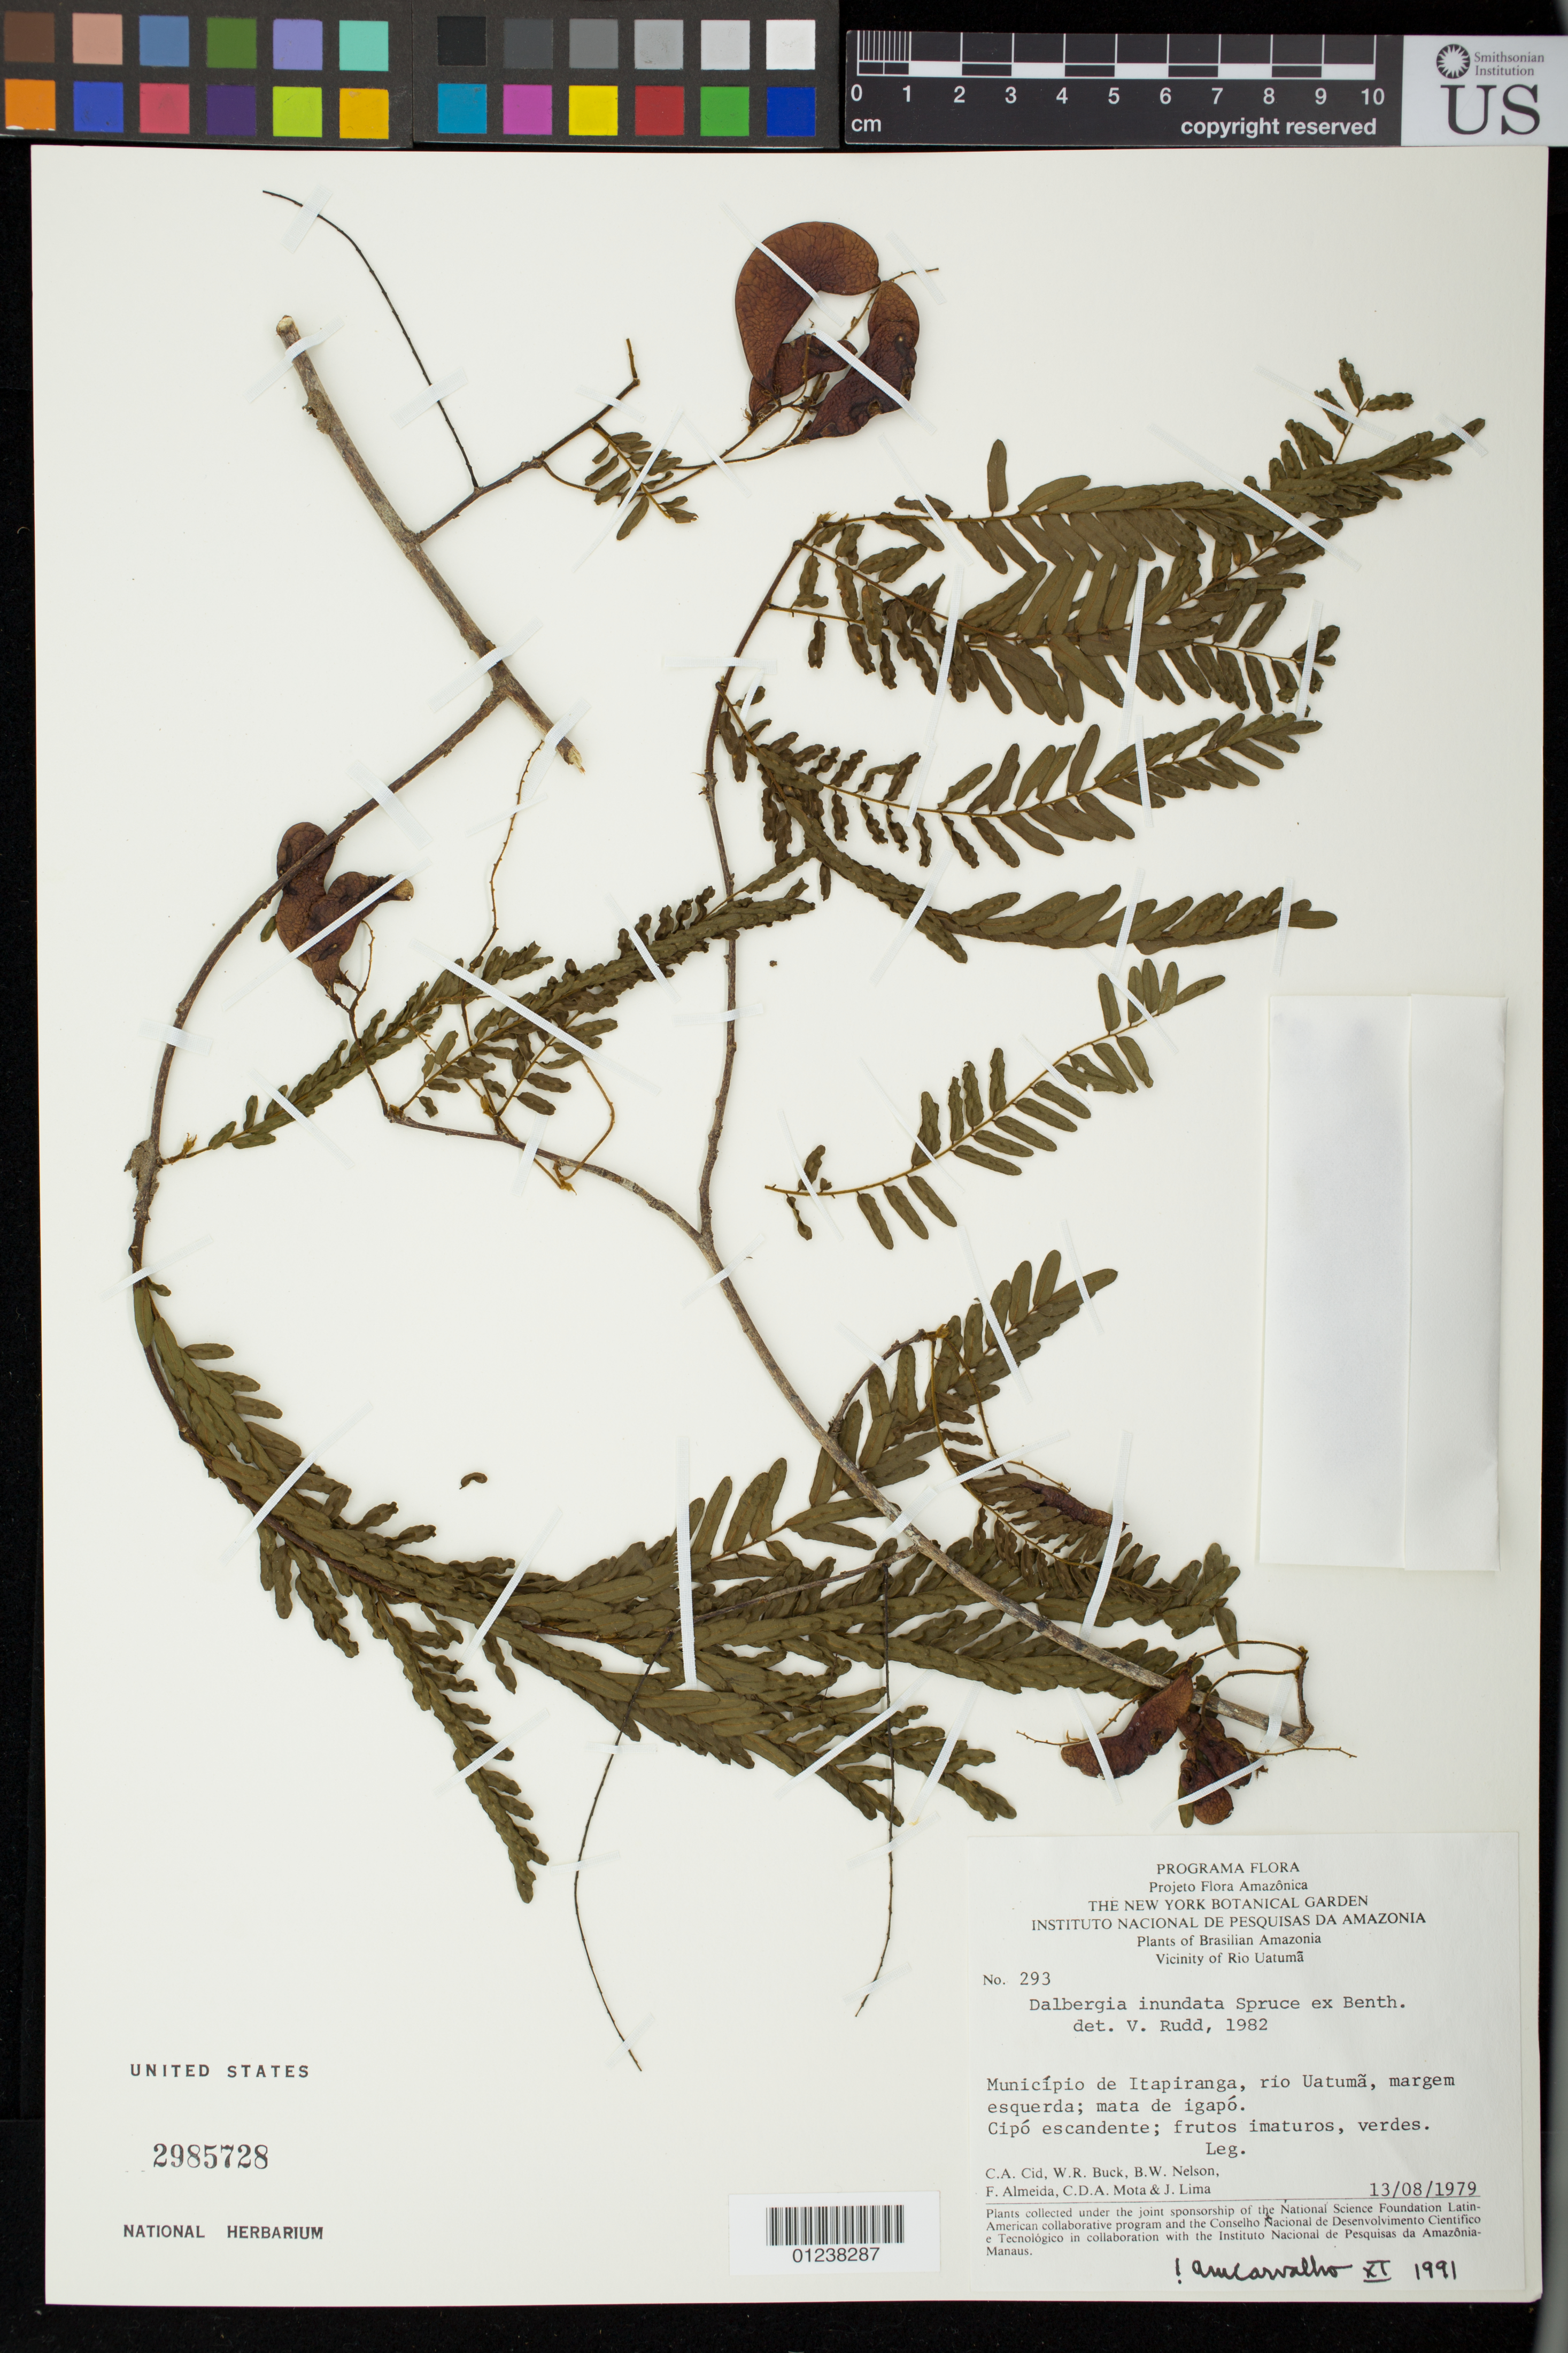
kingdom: Plantae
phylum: Tracheophyta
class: Magnoliopsida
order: Fabales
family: Fabaceae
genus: Dalbergia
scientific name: Dalbergia inundata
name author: Benth.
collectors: C. A. Cid Ferreira, W. R. Buck, B. W. Nelson, F. Almeda, C. D. A. Mota & J. Lima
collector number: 293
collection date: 1979-08-13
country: Brazil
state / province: Amazonas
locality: Municipio de Itapiranga, rio Uatuma, margem esquerda; mata de igapo.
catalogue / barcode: US 2985728